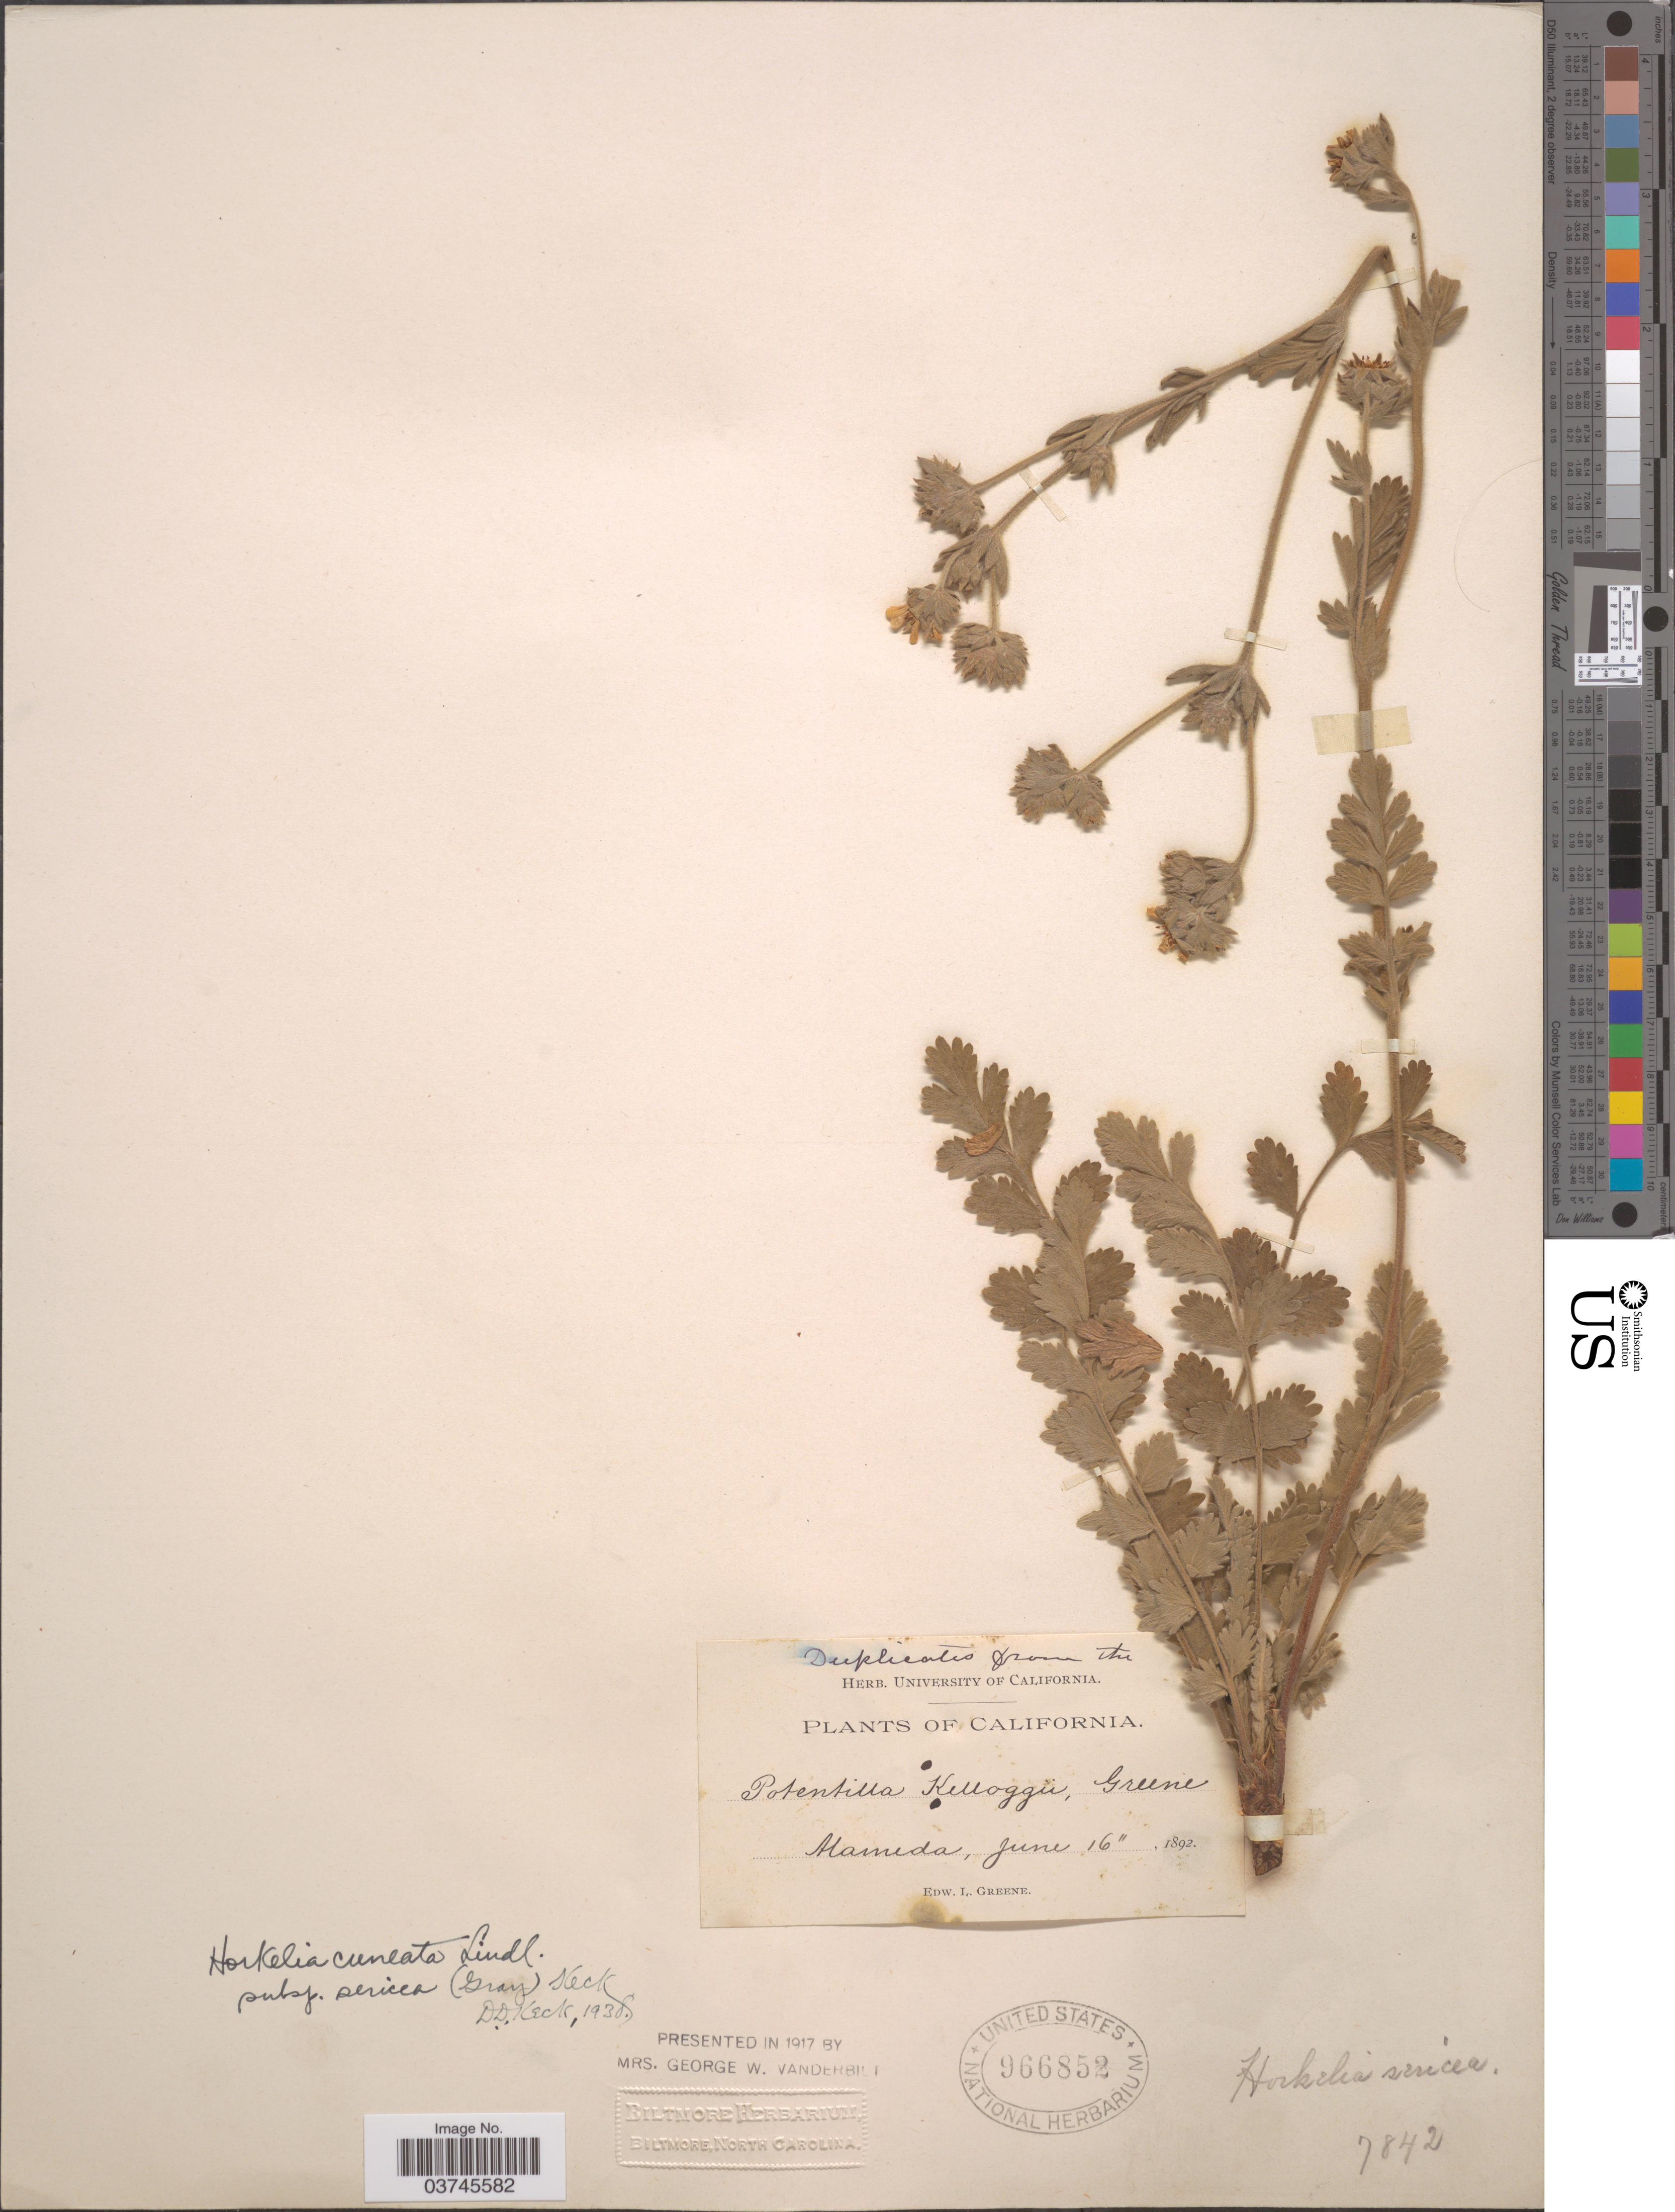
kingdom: Plantae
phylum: Tracheophyta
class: Magnoliopsida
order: Rosales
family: Rosaceae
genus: Potentilla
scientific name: Potentilla lindleyi var. sericea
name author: (A. Gray) J.T. Howell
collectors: E. L. Greene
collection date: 1892-06-16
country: United States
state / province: California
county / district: Alameda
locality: Alameda.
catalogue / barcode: US 966852